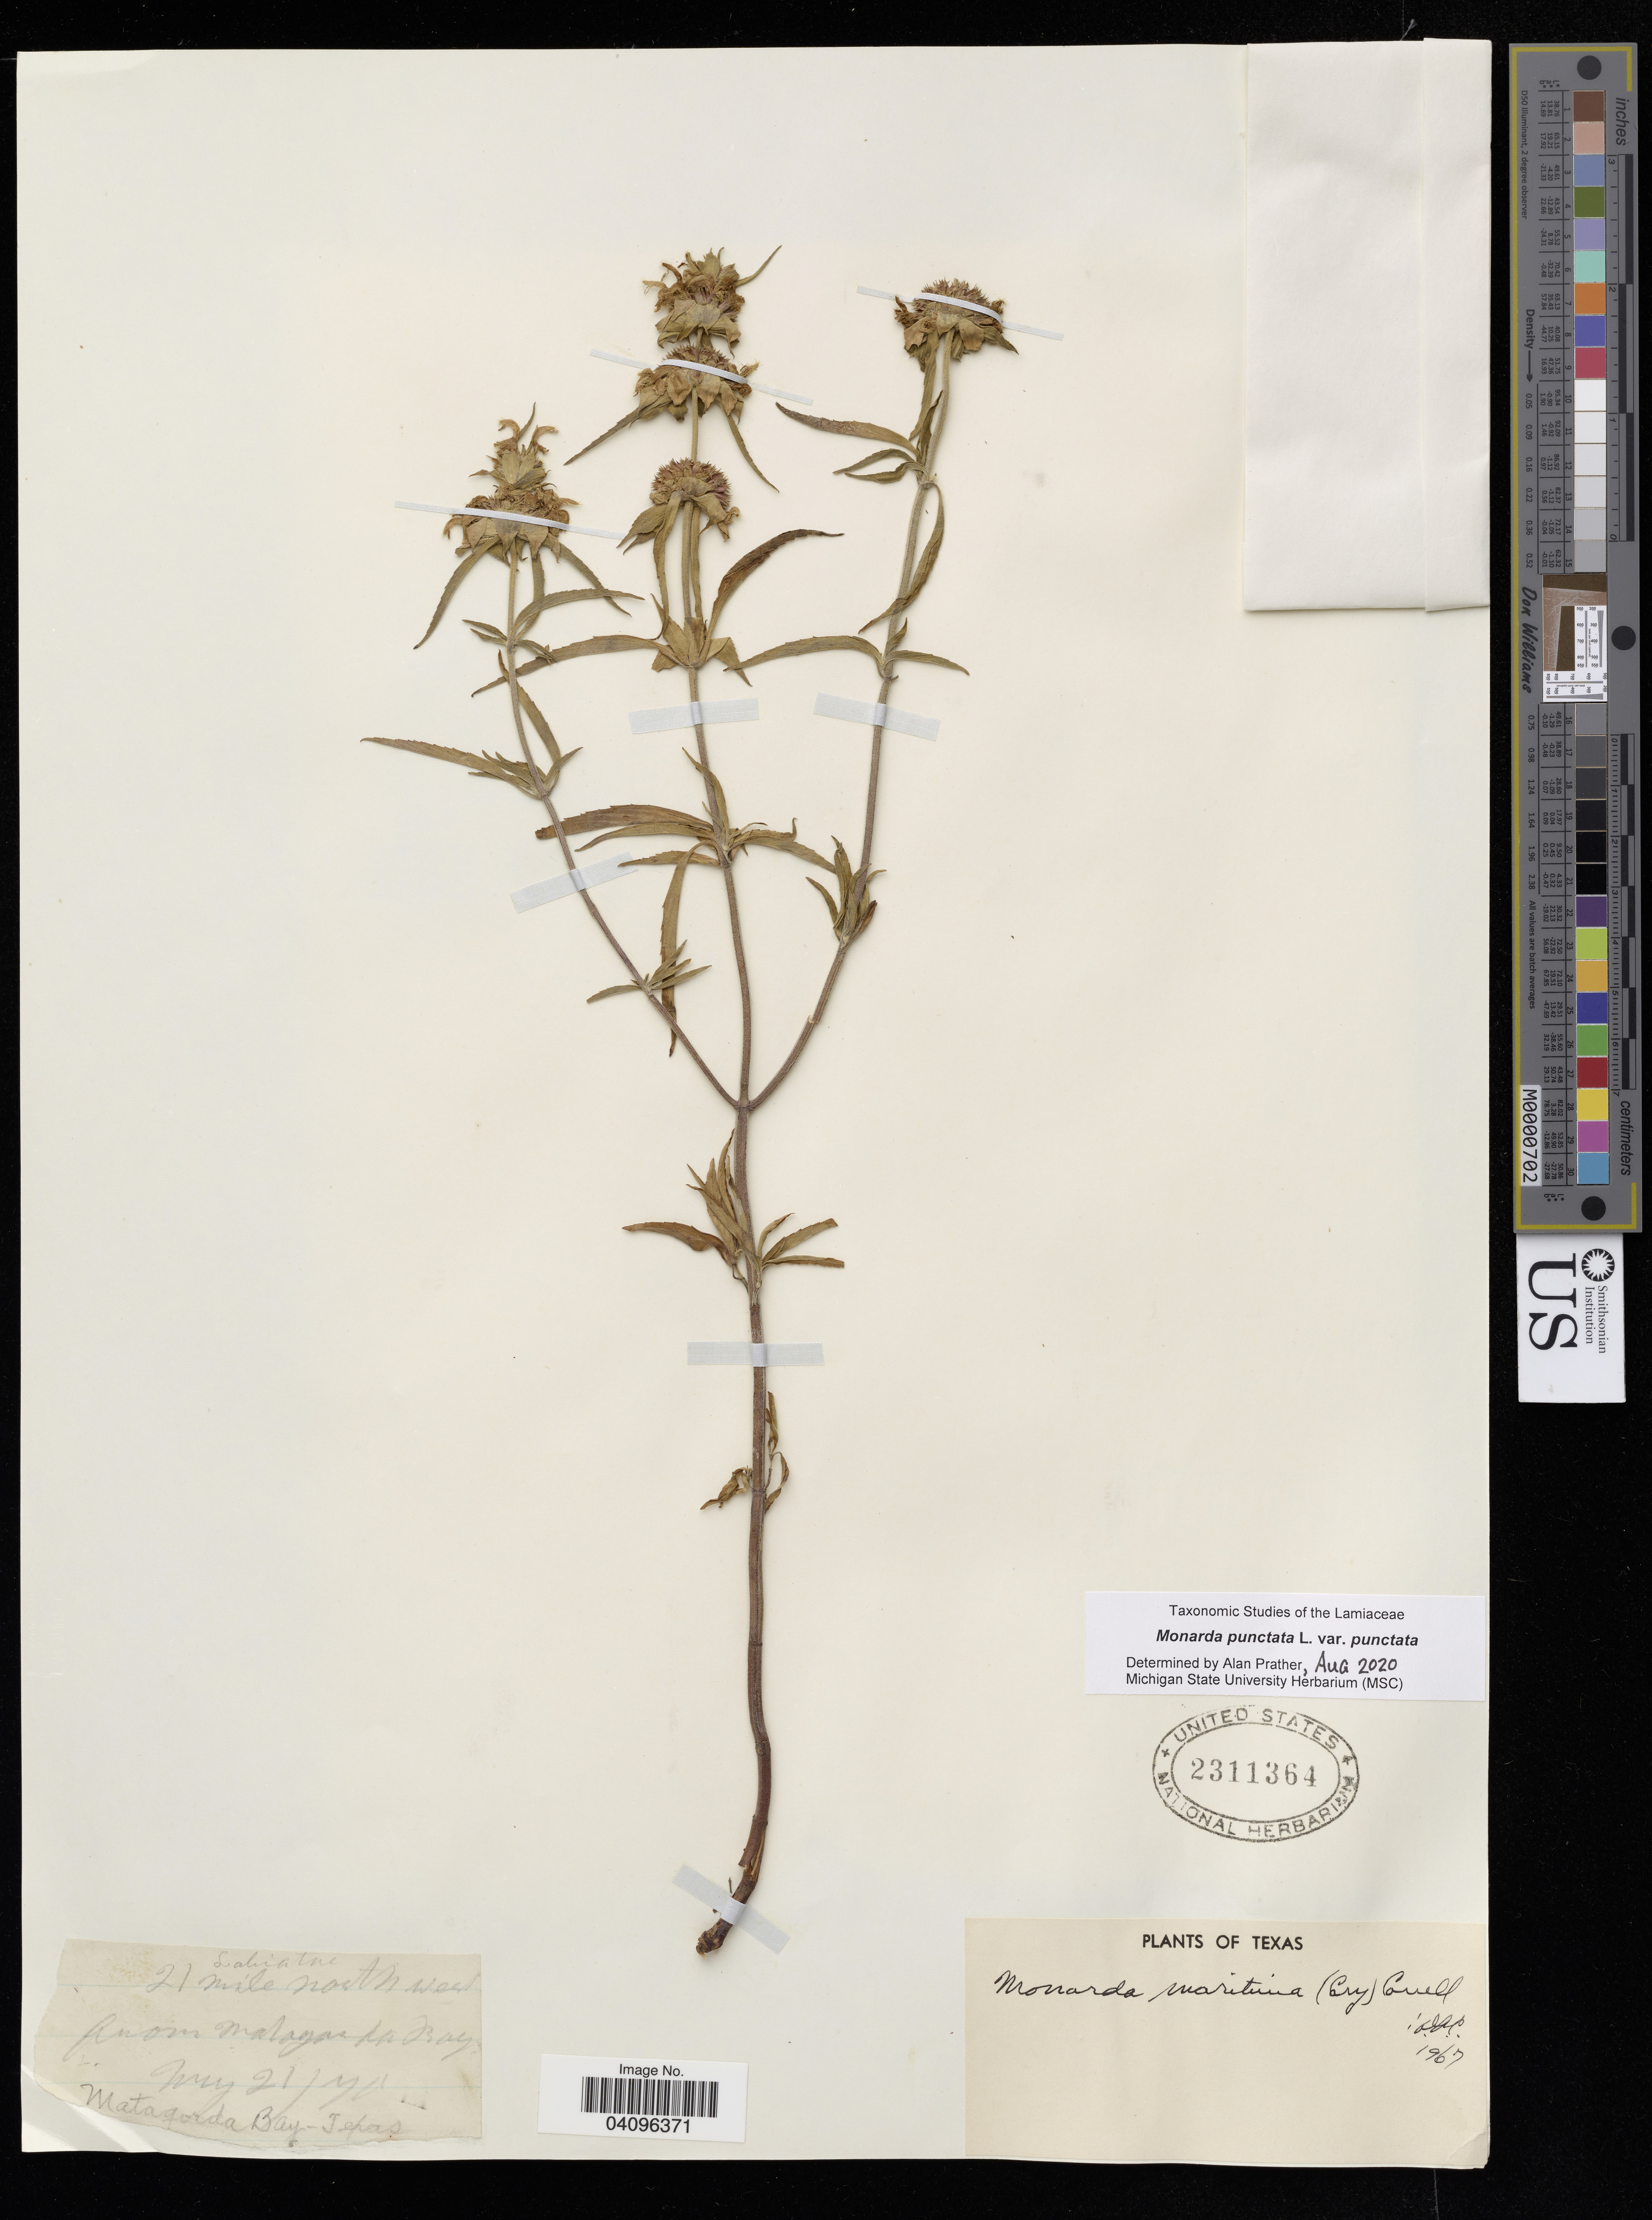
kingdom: Plantae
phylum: Tracheophyta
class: Magnoliopsida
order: Lamiales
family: Lamiaceae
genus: Monarda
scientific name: Monarda punctata var. punctata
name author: L.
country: United States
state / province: Texas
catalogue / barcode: US 2311364